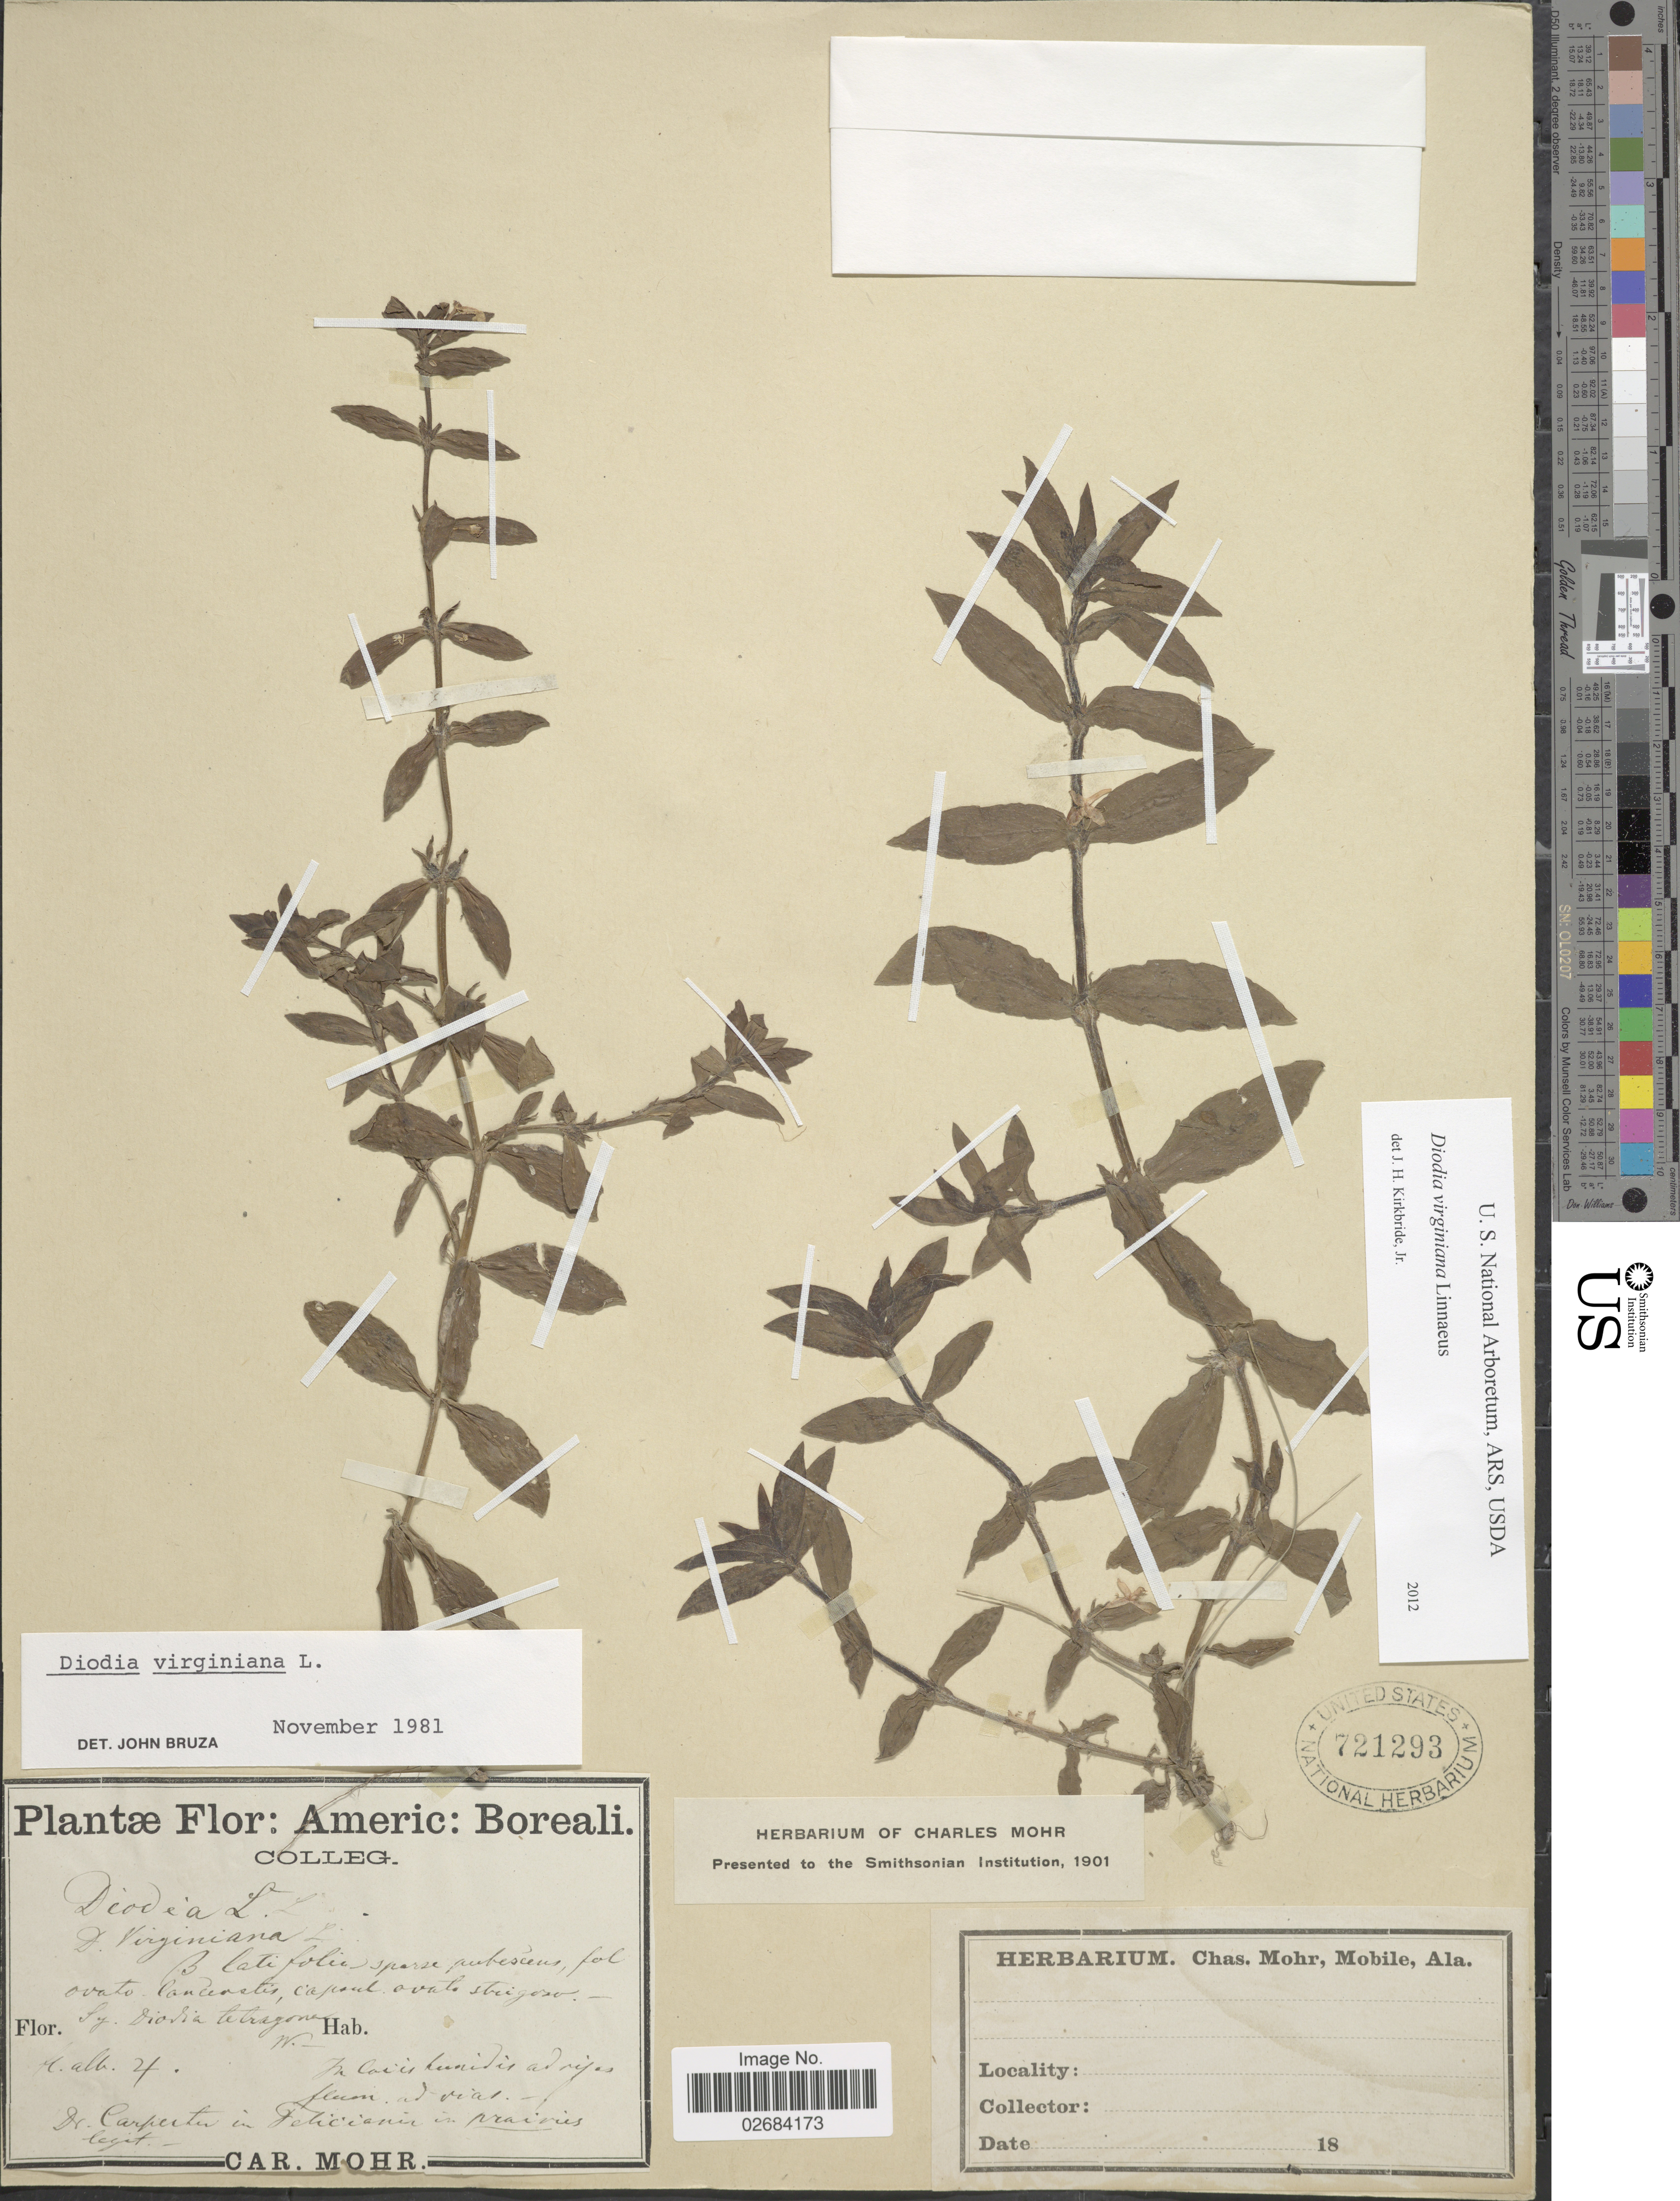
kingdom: Plantae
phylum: Tracheophyta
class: Magnoliopsida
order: Gentianales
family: Rubiaceae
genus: Diodia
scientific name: Diodia virginiana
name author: L.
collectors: -. Carpenter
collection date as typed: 18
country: United States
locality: Americ: Boreali, in locis humidis ad ripes fluon. ad vias.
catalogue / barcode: US 721293